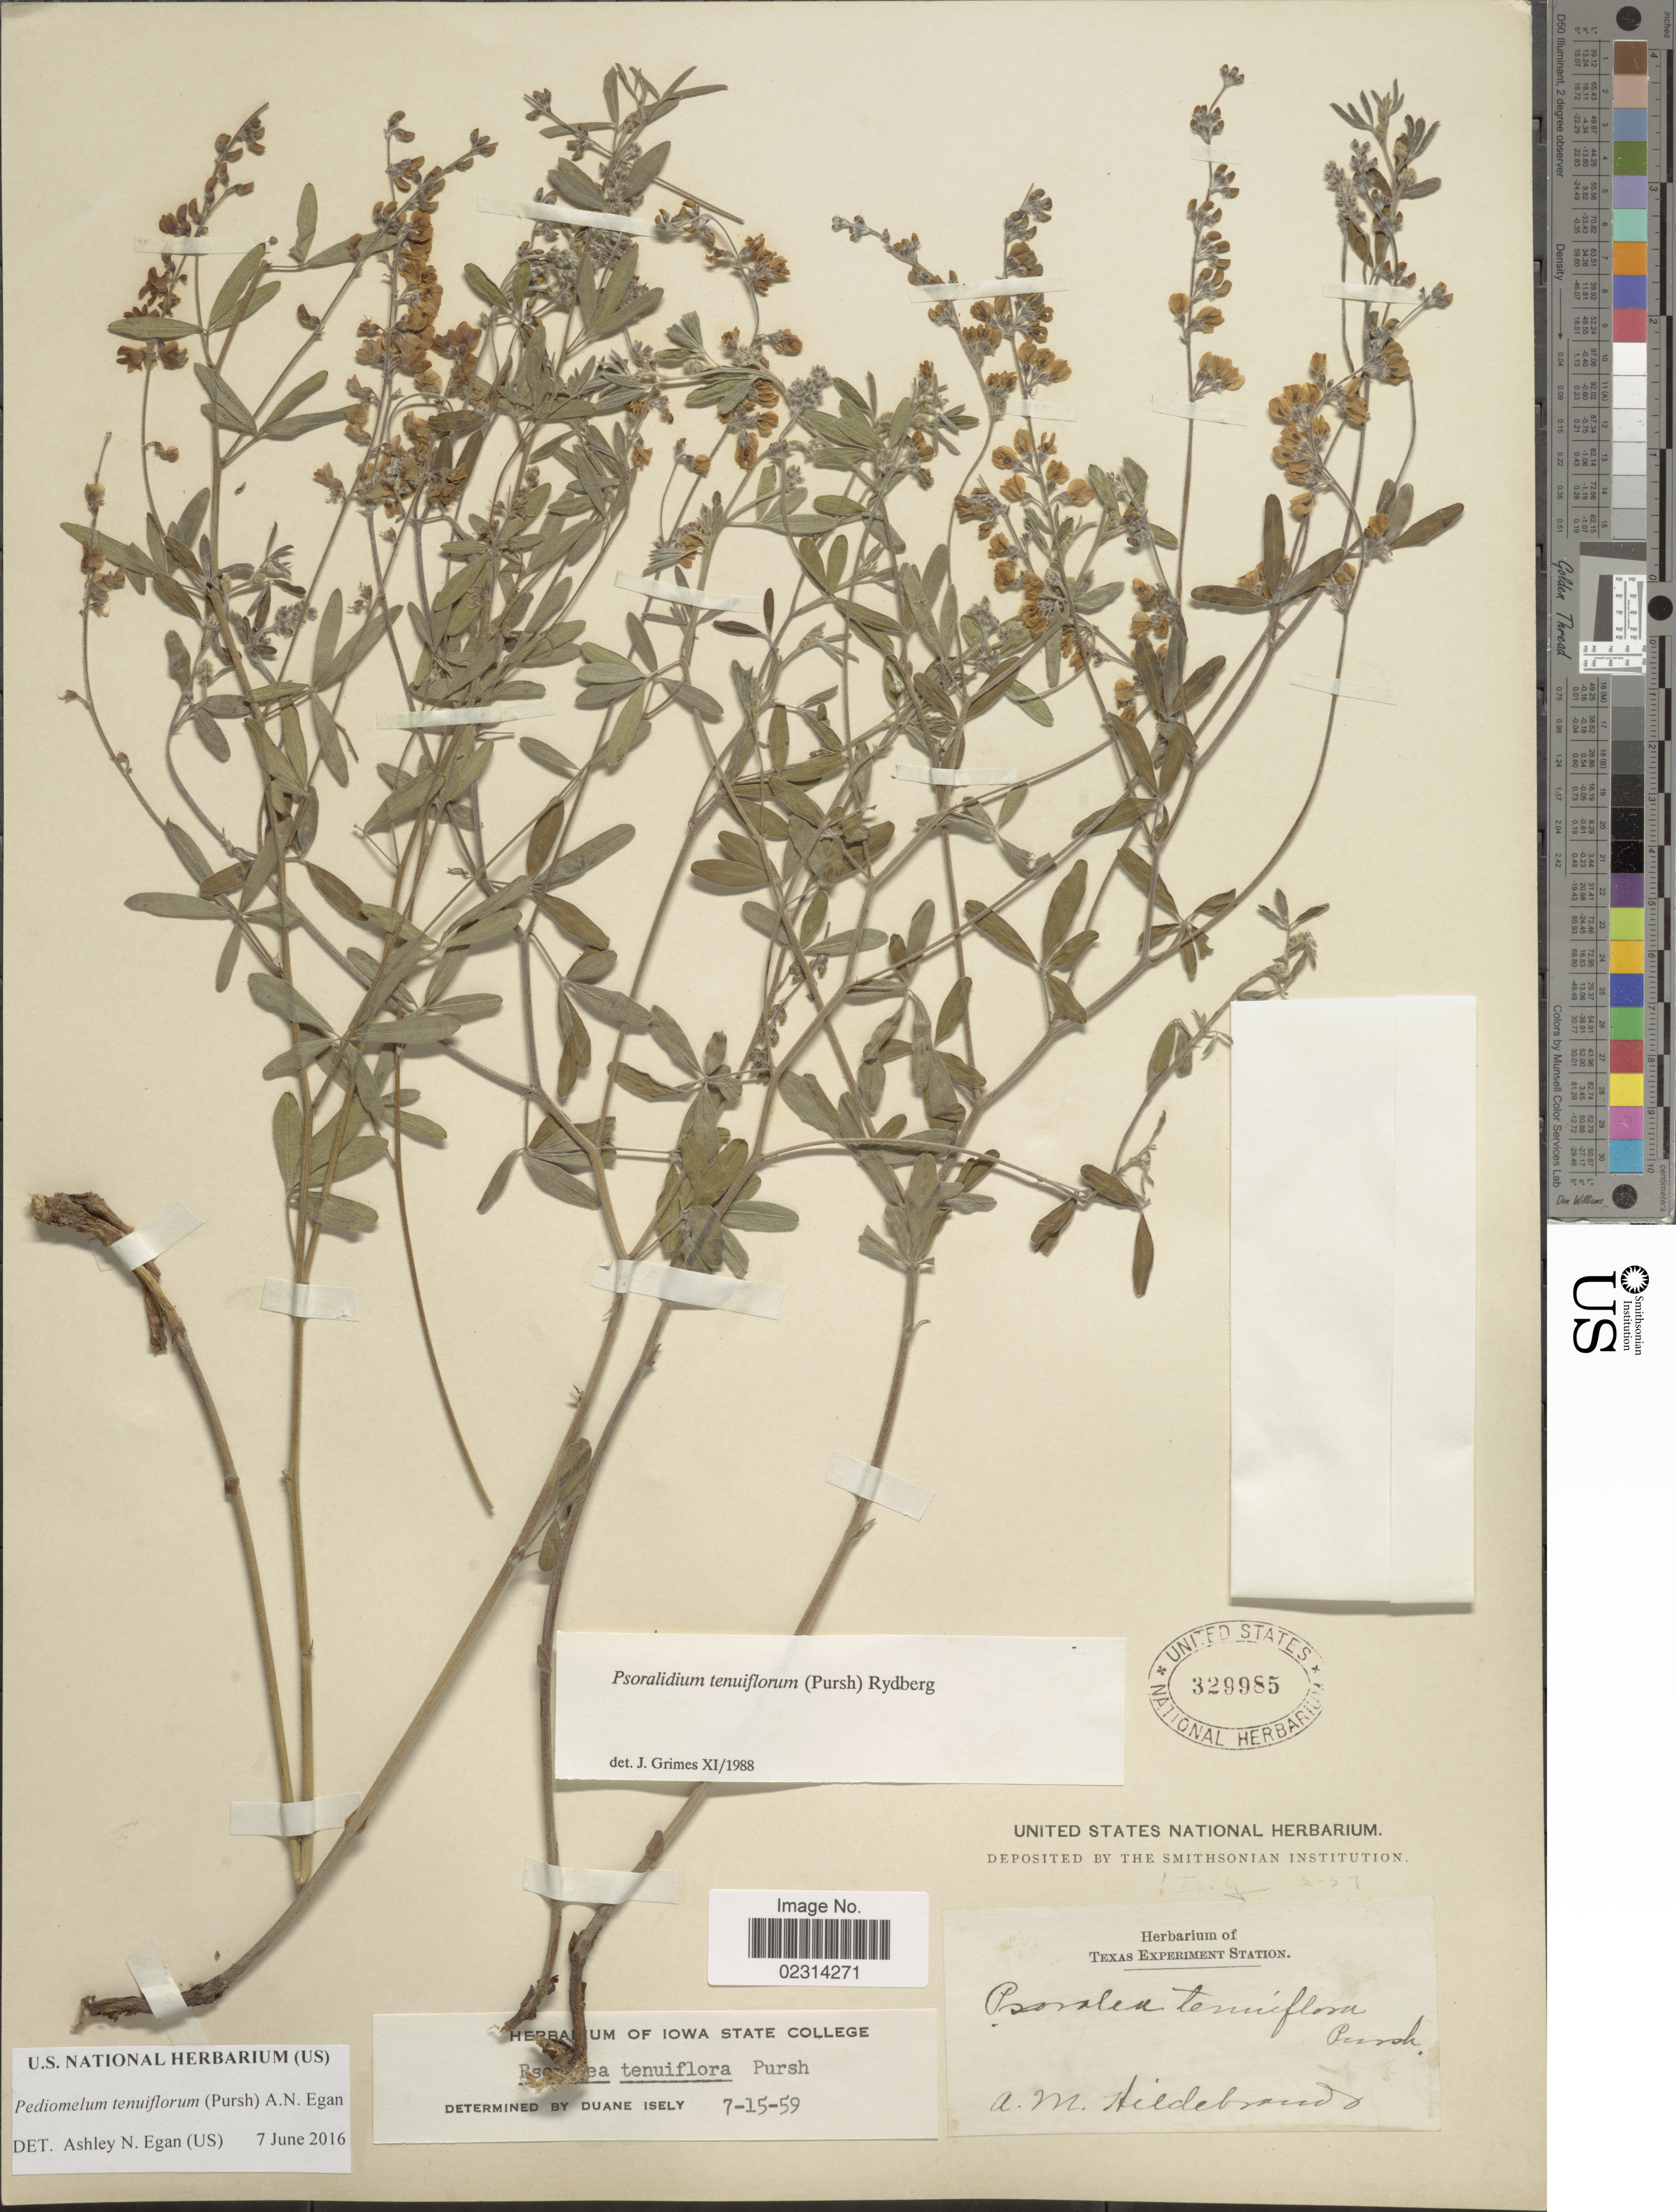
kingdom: Plantae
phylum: Tracheophyta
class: Magnoliopsida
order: Fabales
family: Fabaceae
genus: Psoralidium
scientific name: Psoralidium tenuiflorum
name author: (Pursh) Rydb.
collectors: A. Hildebrandt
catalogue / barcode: US 329985